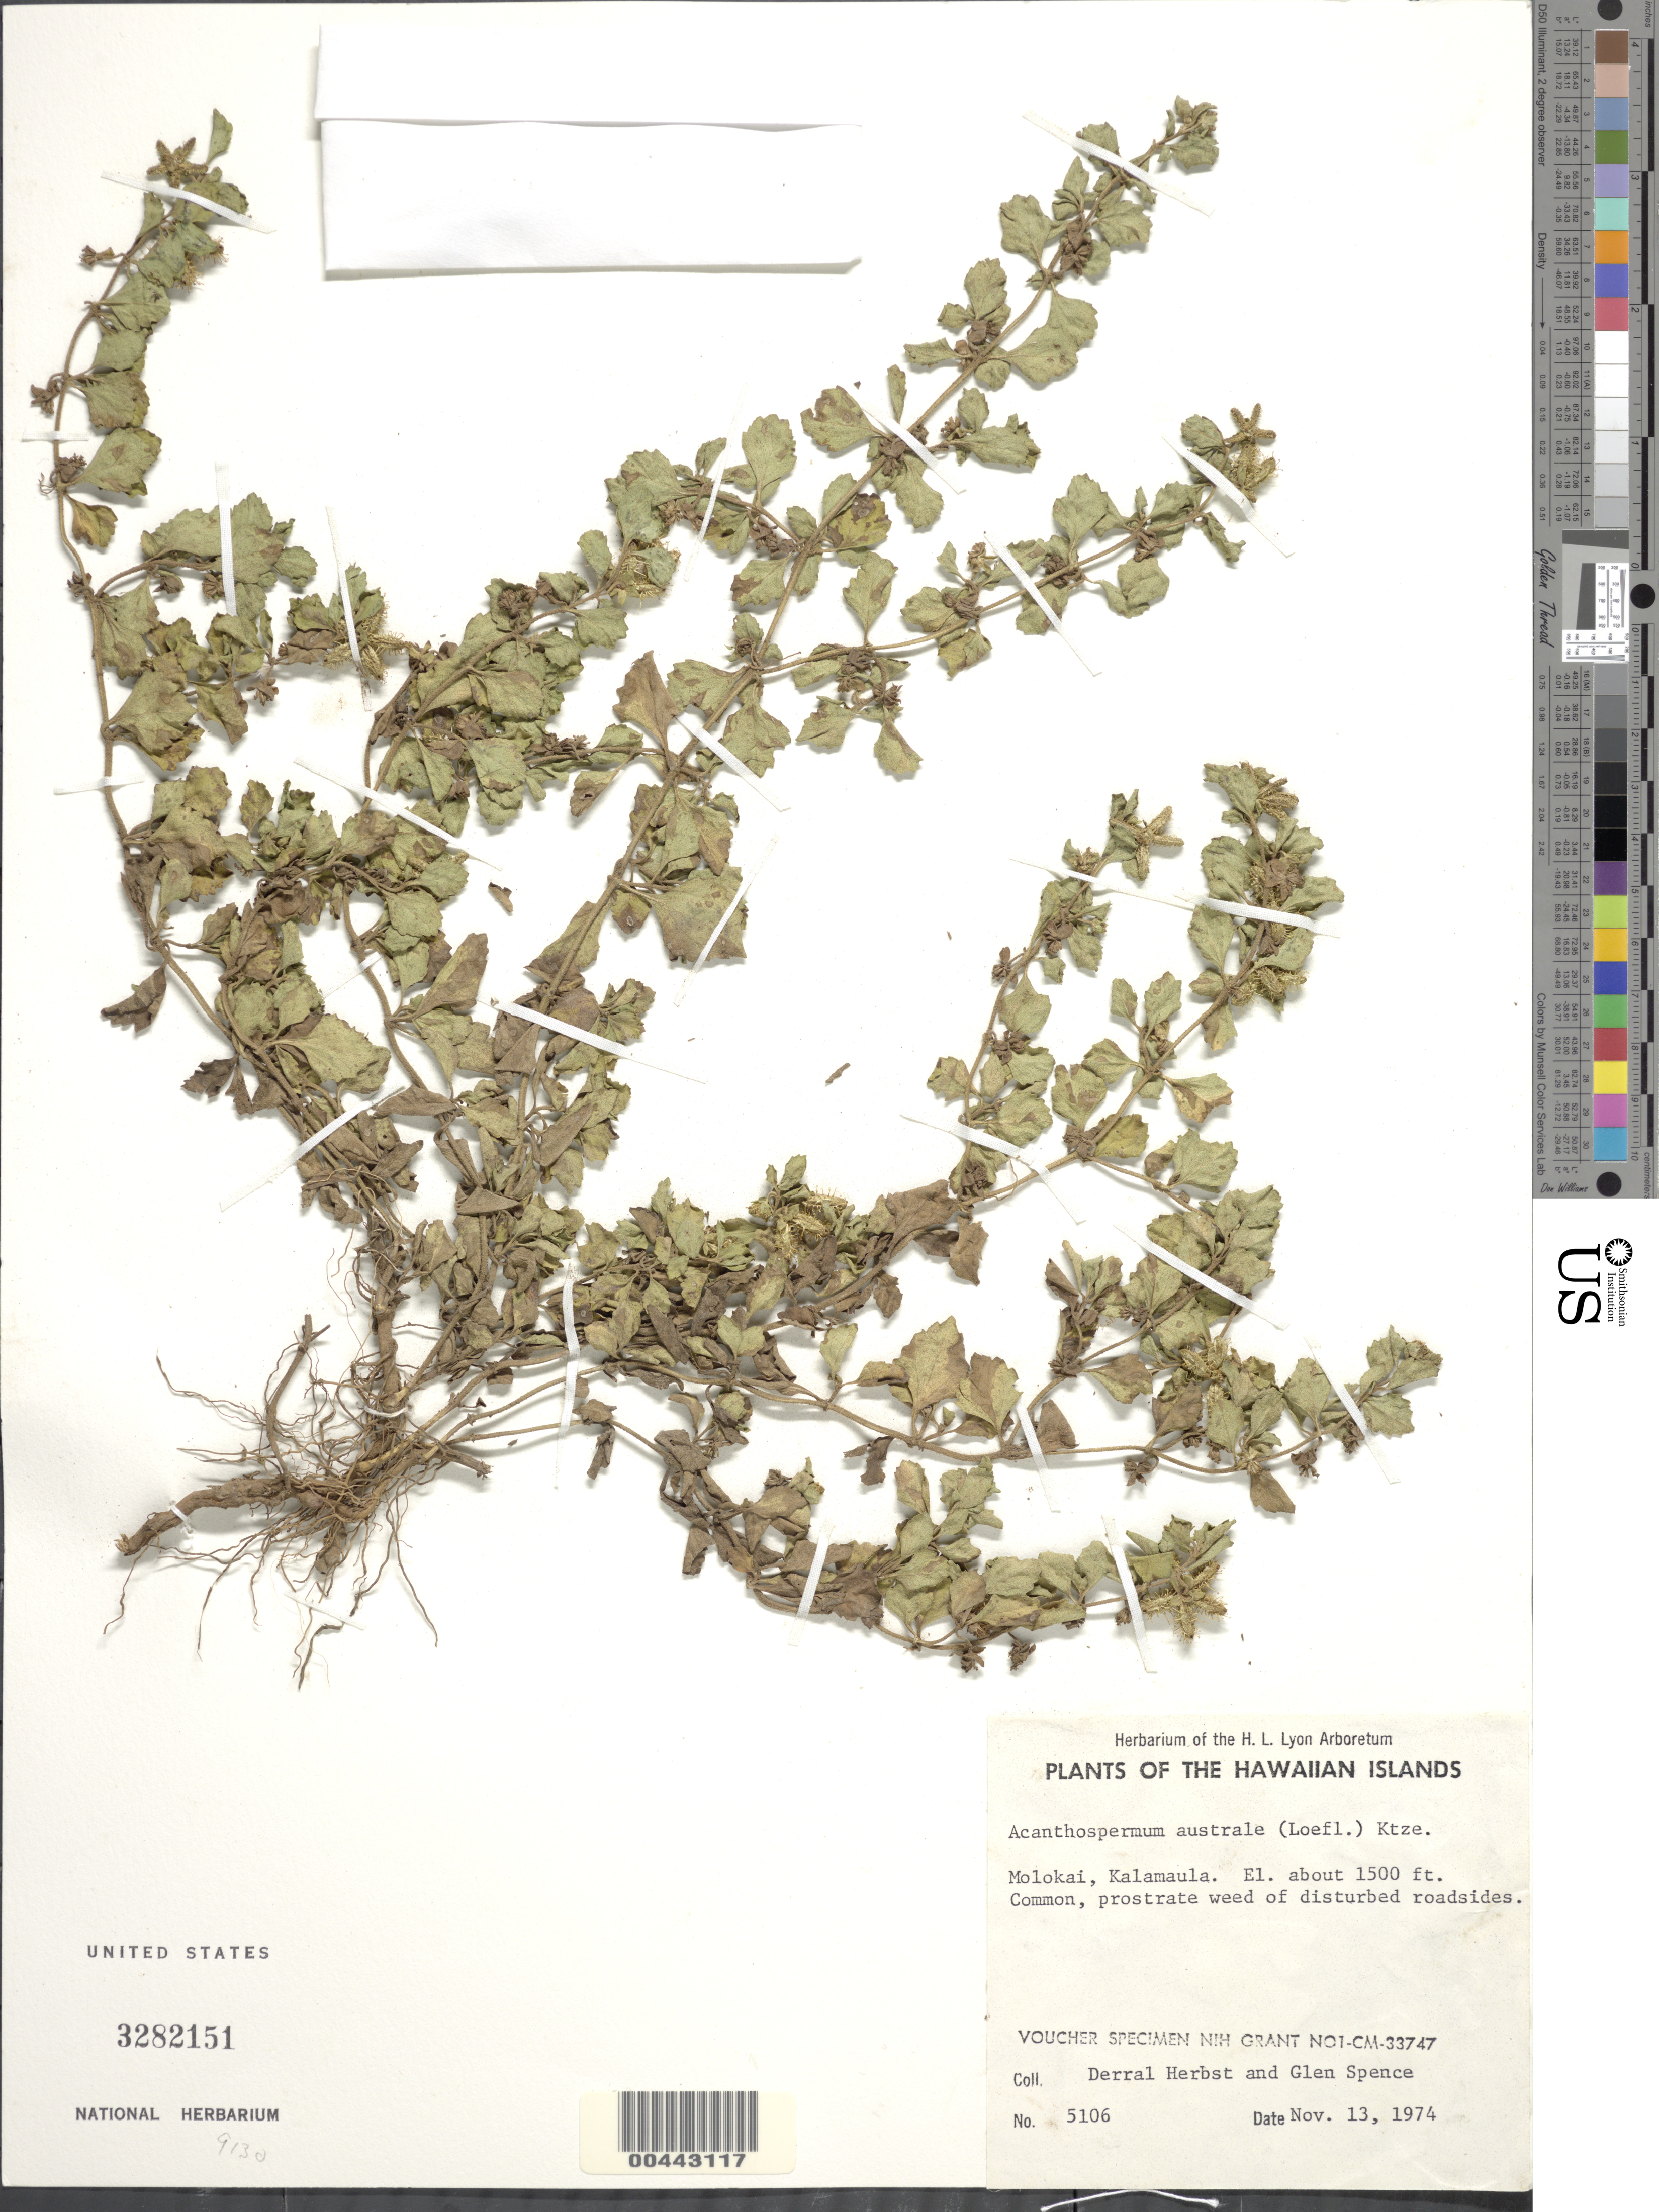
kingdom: Plantae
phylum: Tracheophyta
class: Magnoliopsida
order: Asterales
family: Asteraceae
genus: Acanthospermum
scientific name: Acanthospermum australe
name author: (Loefl.) Kuntze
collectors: D. R. Herbst & G. Spence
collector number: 5106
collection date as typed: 13 Nov 1974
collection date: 1974-11-13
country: United States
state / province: Hawaii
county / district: Maui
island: Moloka'i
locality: Kalamaula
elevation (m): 457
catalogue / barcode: US 3282151